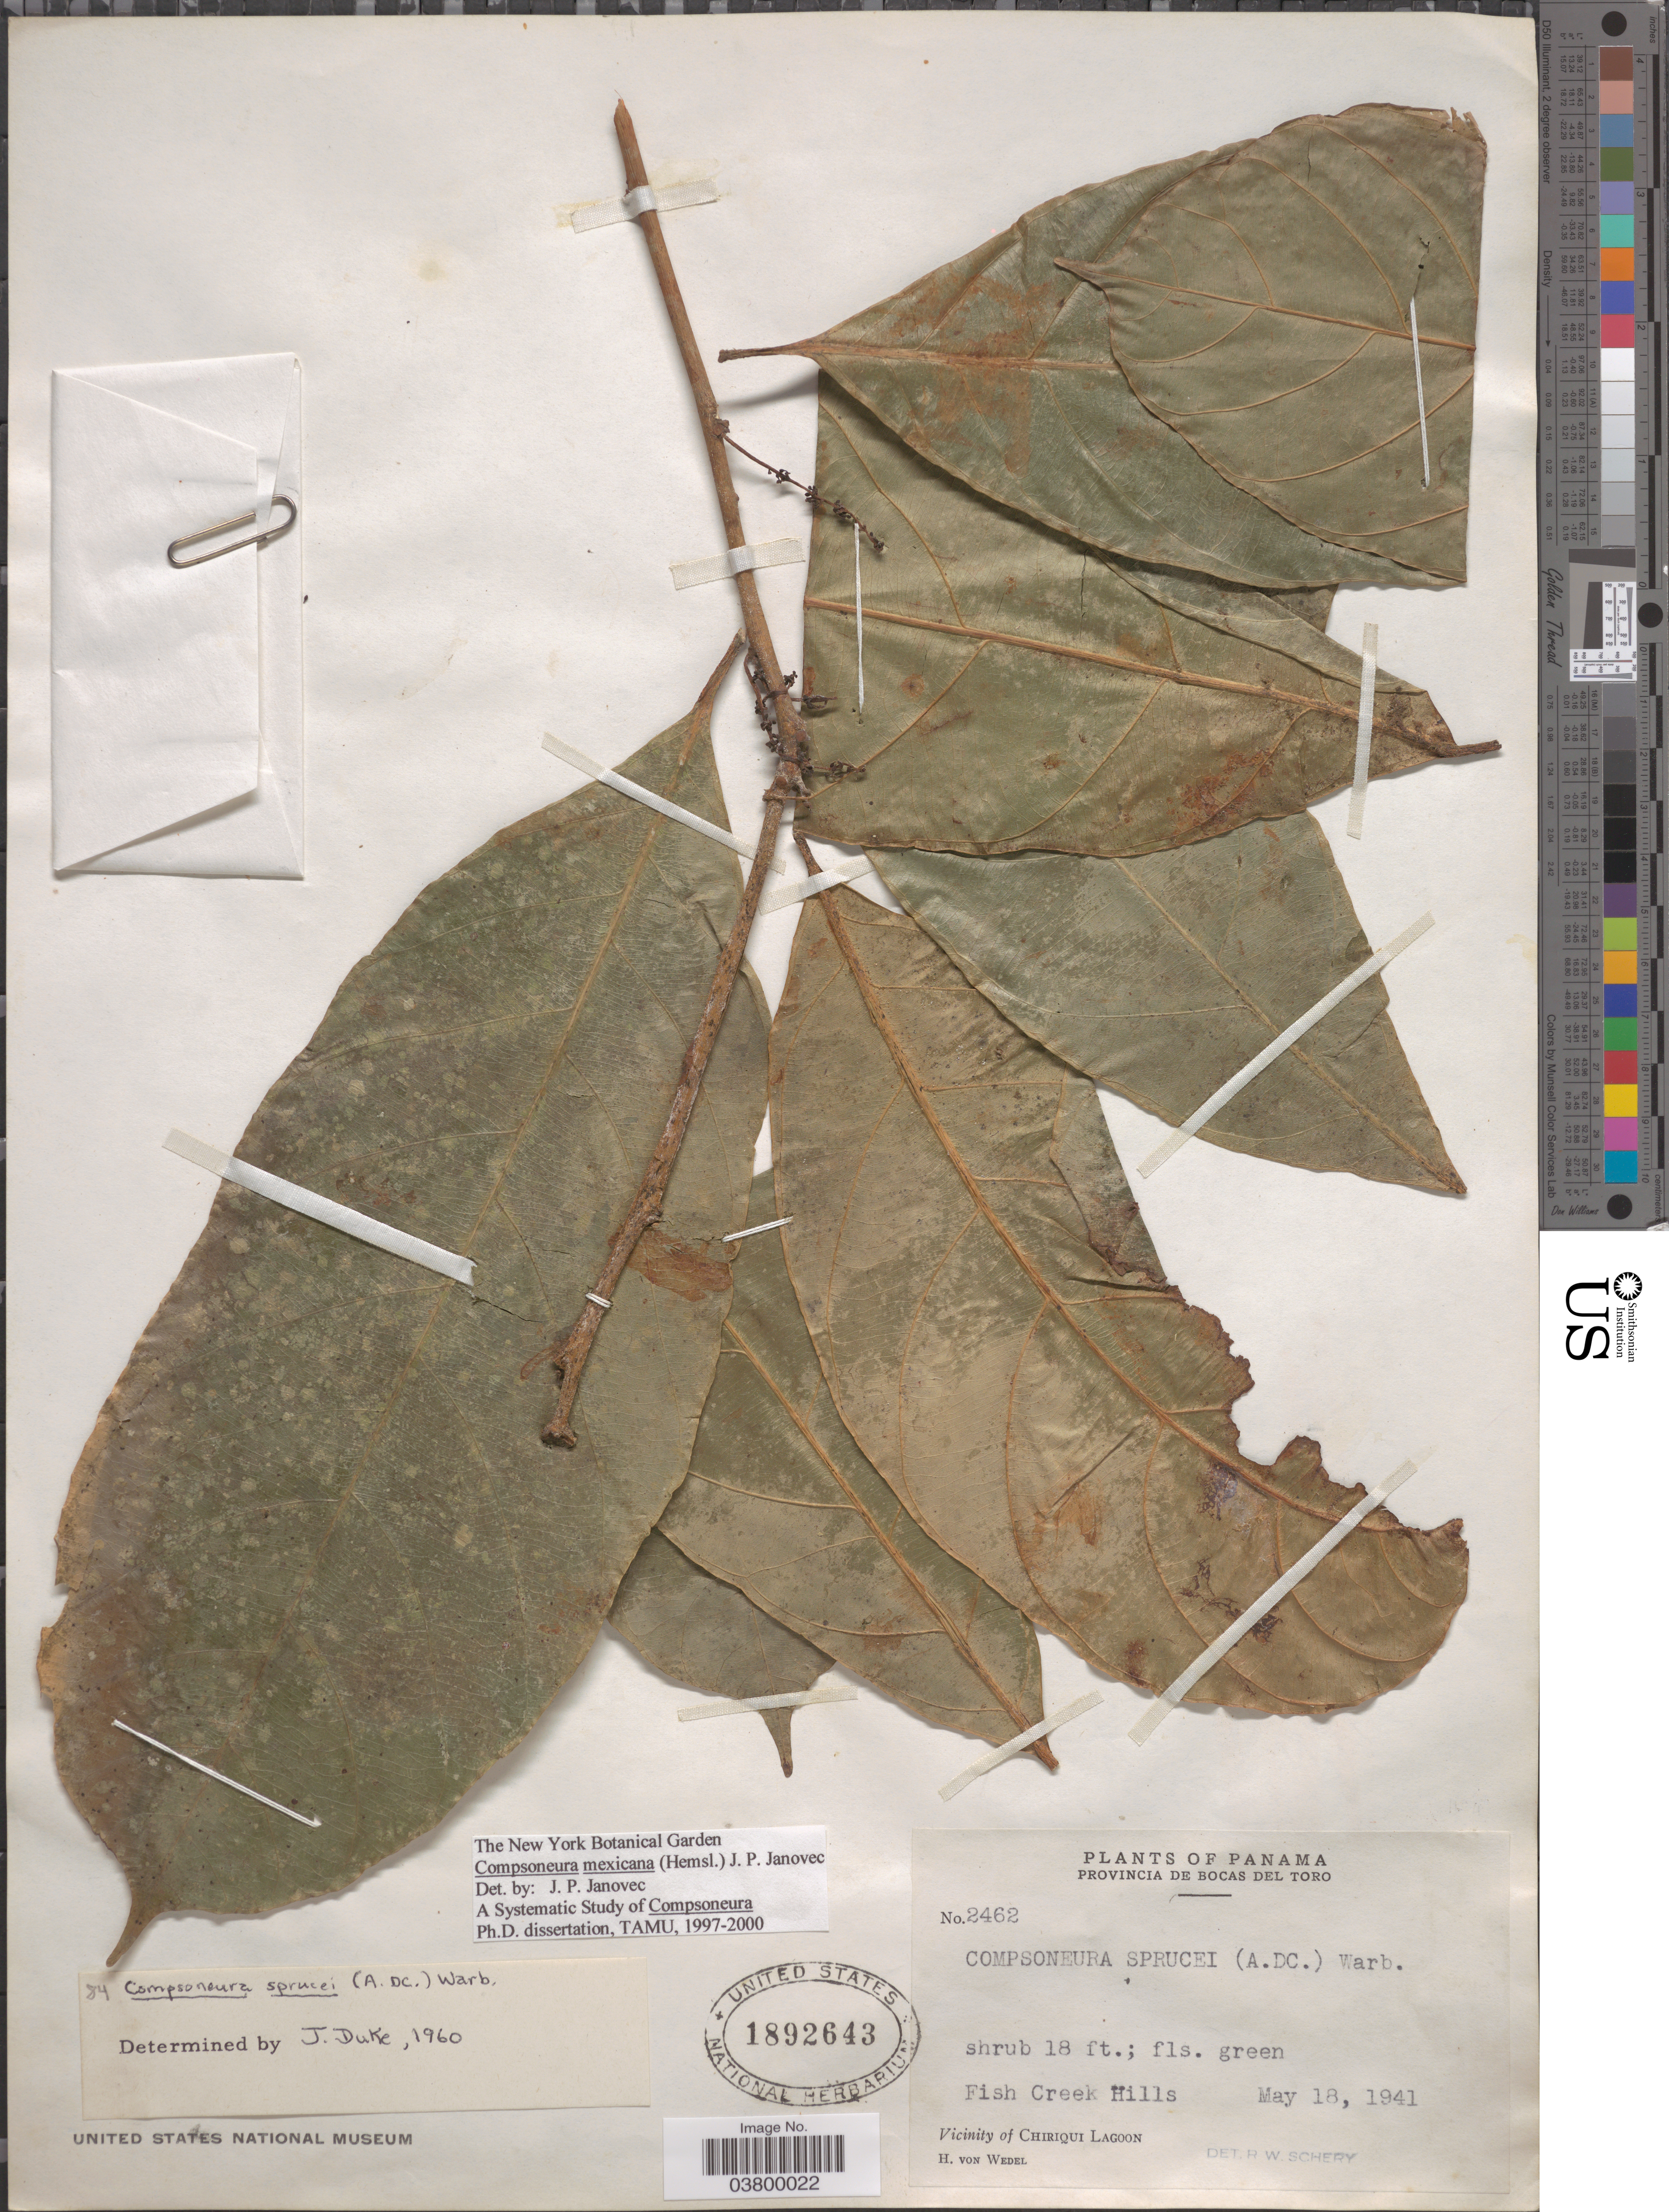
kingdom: Plantae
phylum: Tracheophyta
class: Magnoliopsida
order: Magnoliales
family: Myristicaceae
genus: Compsoneura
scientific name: Compsoneura sprucei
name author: (A. DC.) Warb.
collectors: H. von Wedel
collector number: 2462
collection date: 1941-05-18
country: Panama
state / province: Bocas del Toro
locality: Fish Creek Hills. Vicinity of Chiriqui Lagoon.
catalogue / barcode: US 1892643